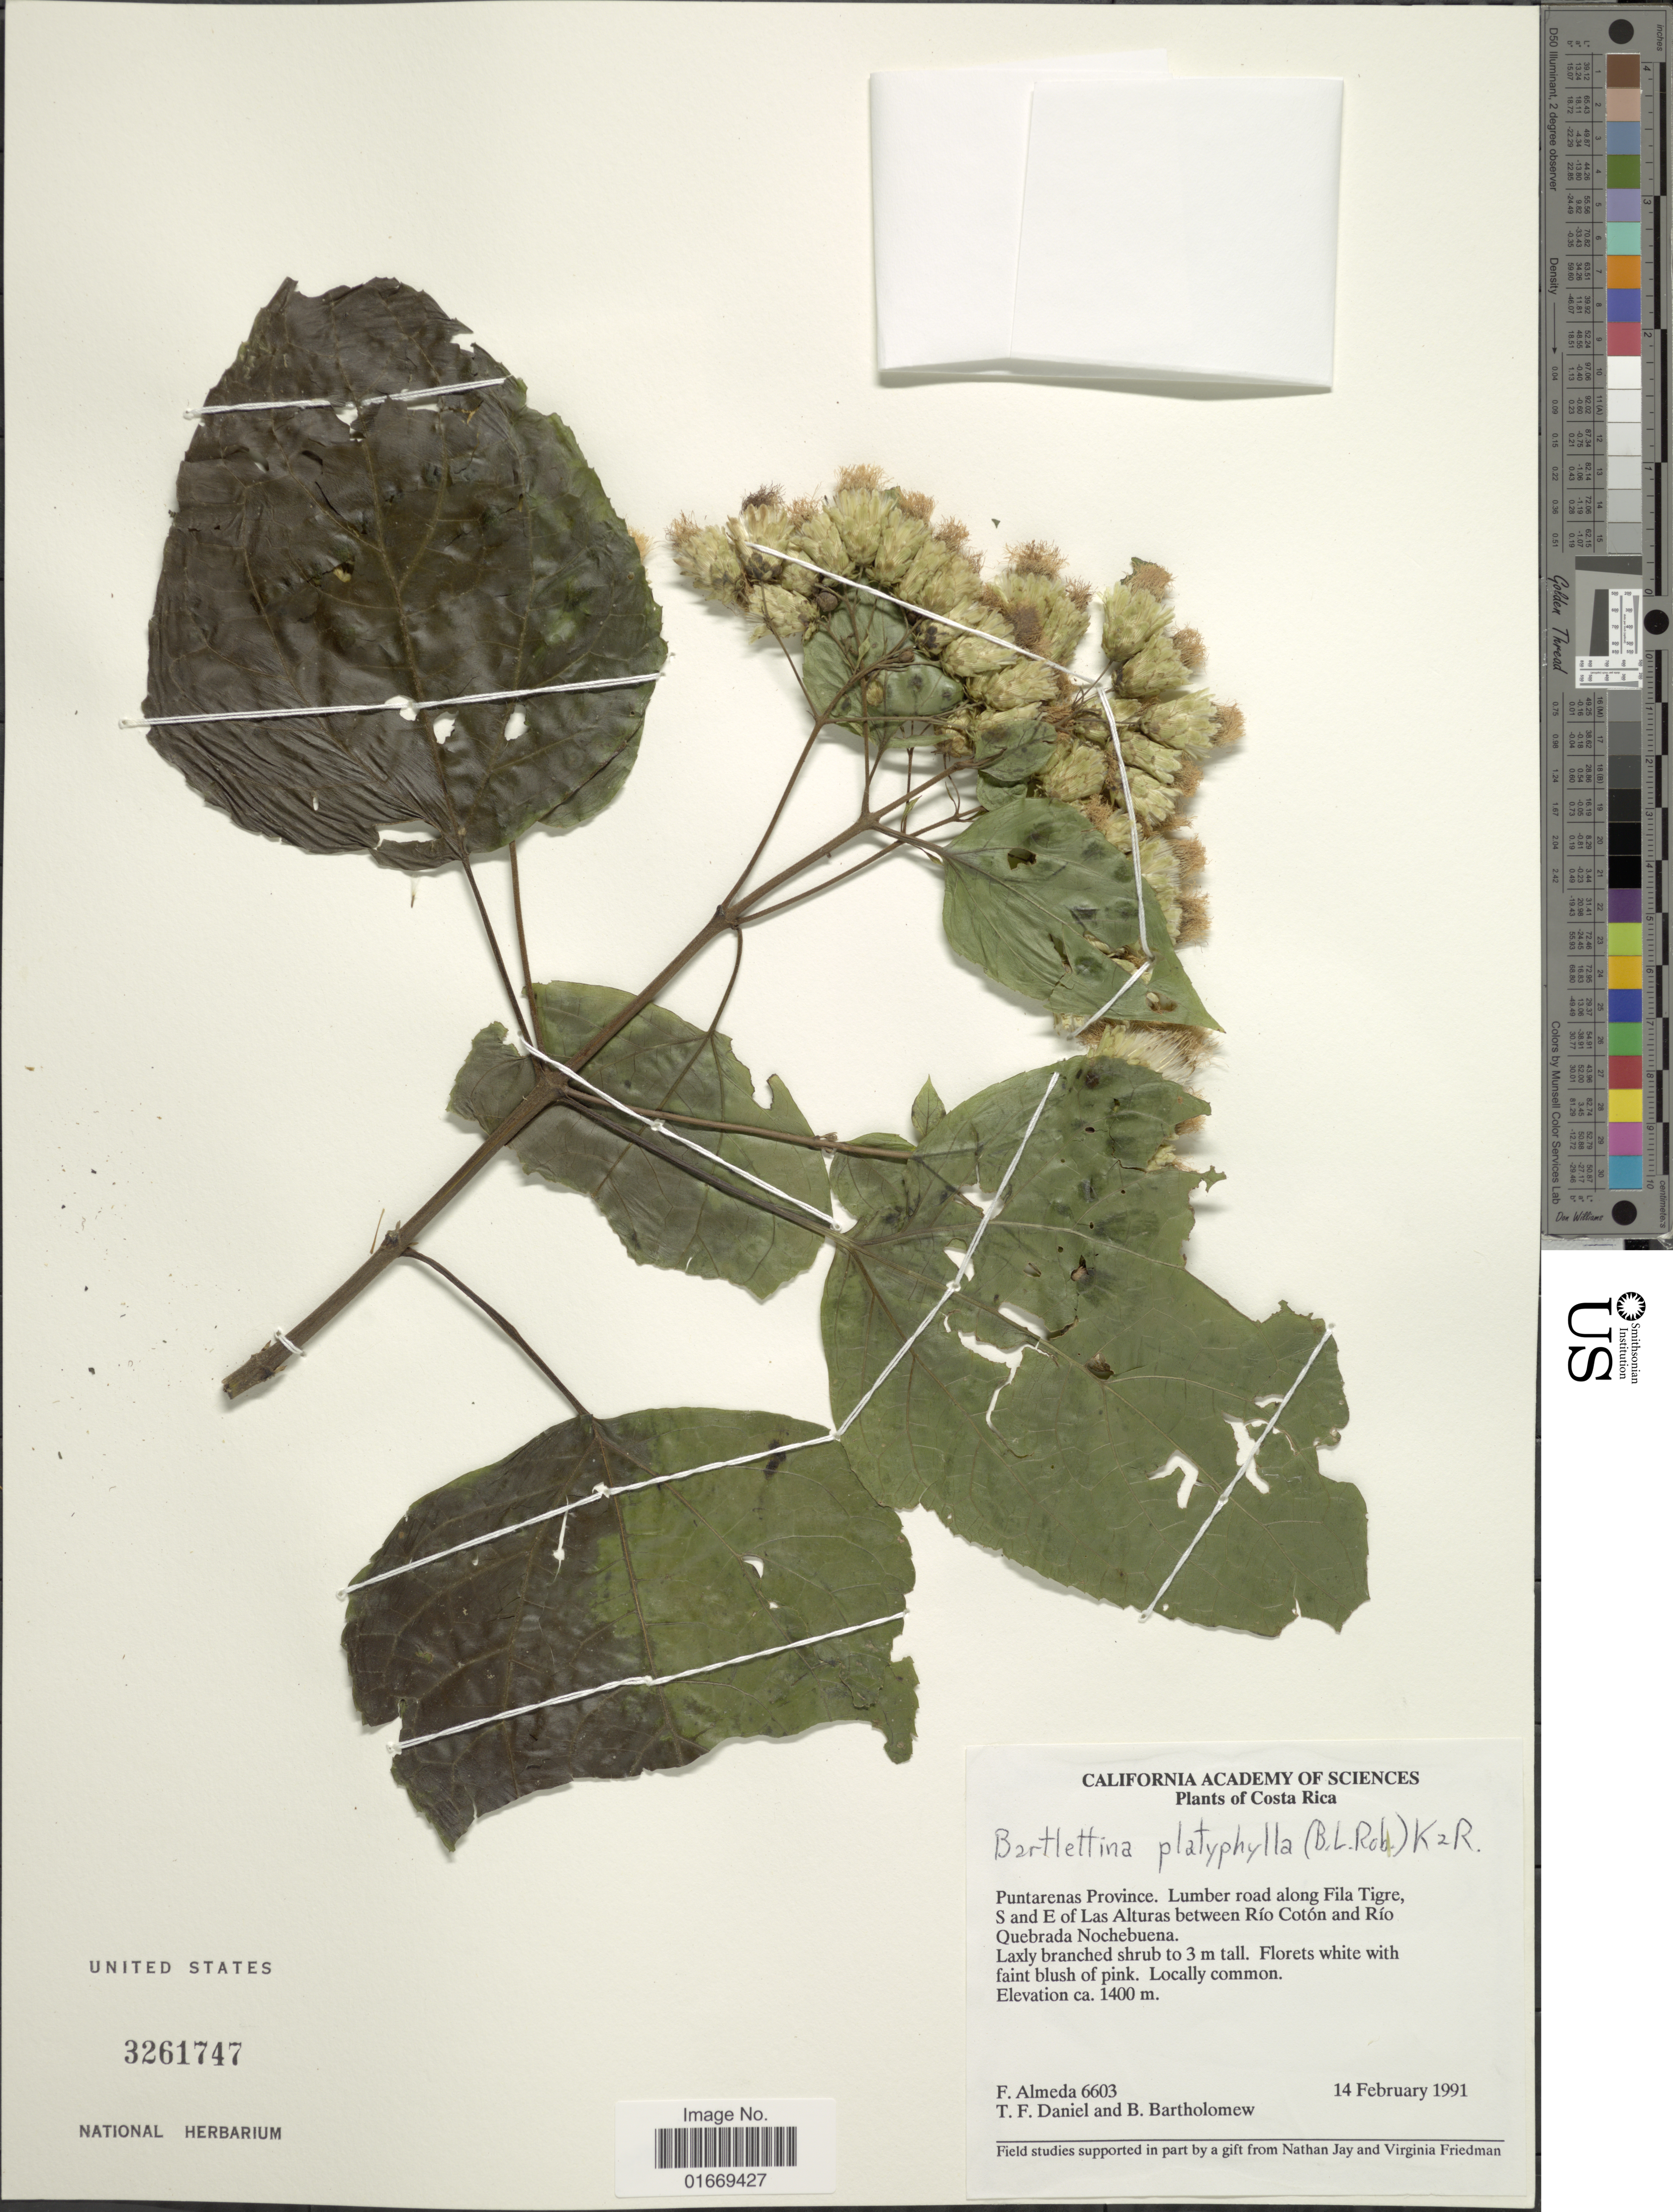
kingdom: Plantae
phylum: Tracheophyta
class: Magnoliopsida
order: Asterales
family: Asteraceae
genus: Bartlettina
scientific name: Bartlettina platyphylla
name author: (B.L. Rob.) R.M. King & H. Rob.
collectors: F. Almeda, T. F. Daniel & B. Bartholomew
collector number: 6603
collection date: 1991-02-14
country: Costa Rica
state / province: Puntarenas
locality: Lumber road along Fila Tigre, S and E of Las Alturas between Río Cotón and Río Quebrada Nochebuena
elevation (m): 1400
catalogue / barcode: US 3261747